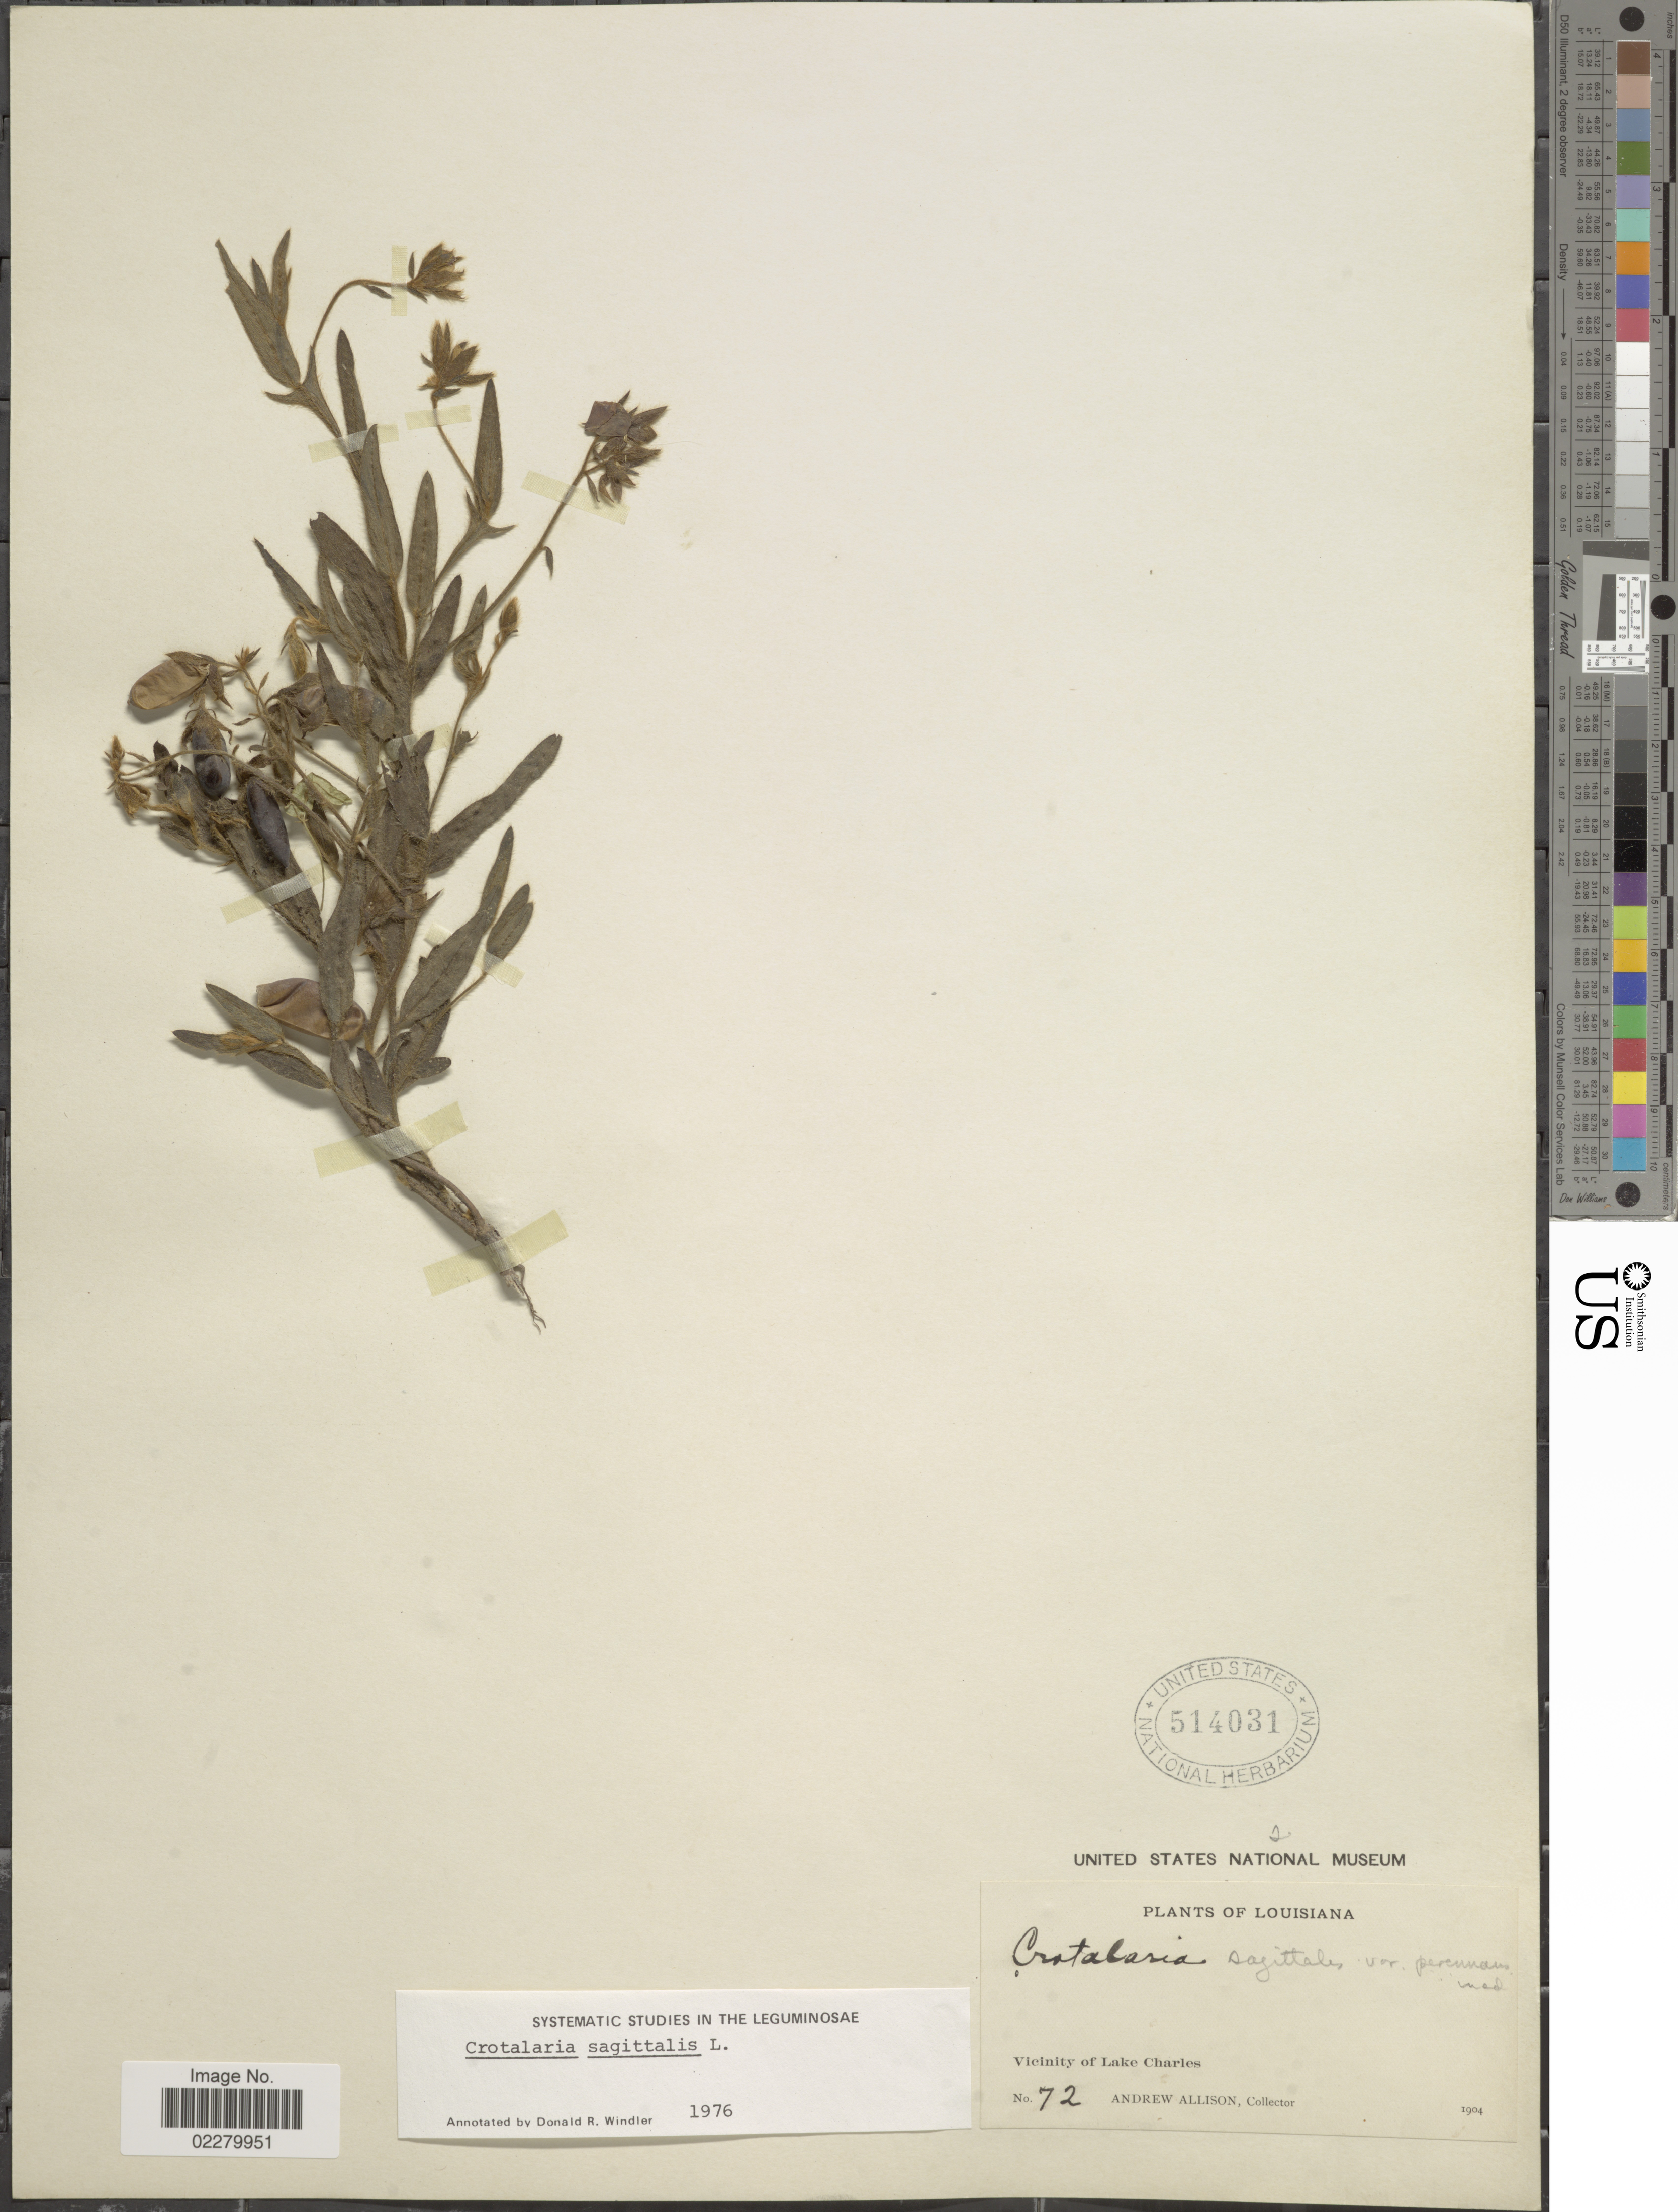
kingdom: Plantae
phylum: Tracheophyta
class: Magnoliopsida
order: Fabales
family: Fabaceae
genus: Crotalaria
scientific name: Crotalaria sagittalis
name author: L.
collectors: A. Allison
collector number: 72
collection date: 1904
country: United States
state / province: Louisiana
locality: Vicinity of Lake Charles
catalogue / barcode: US 514031